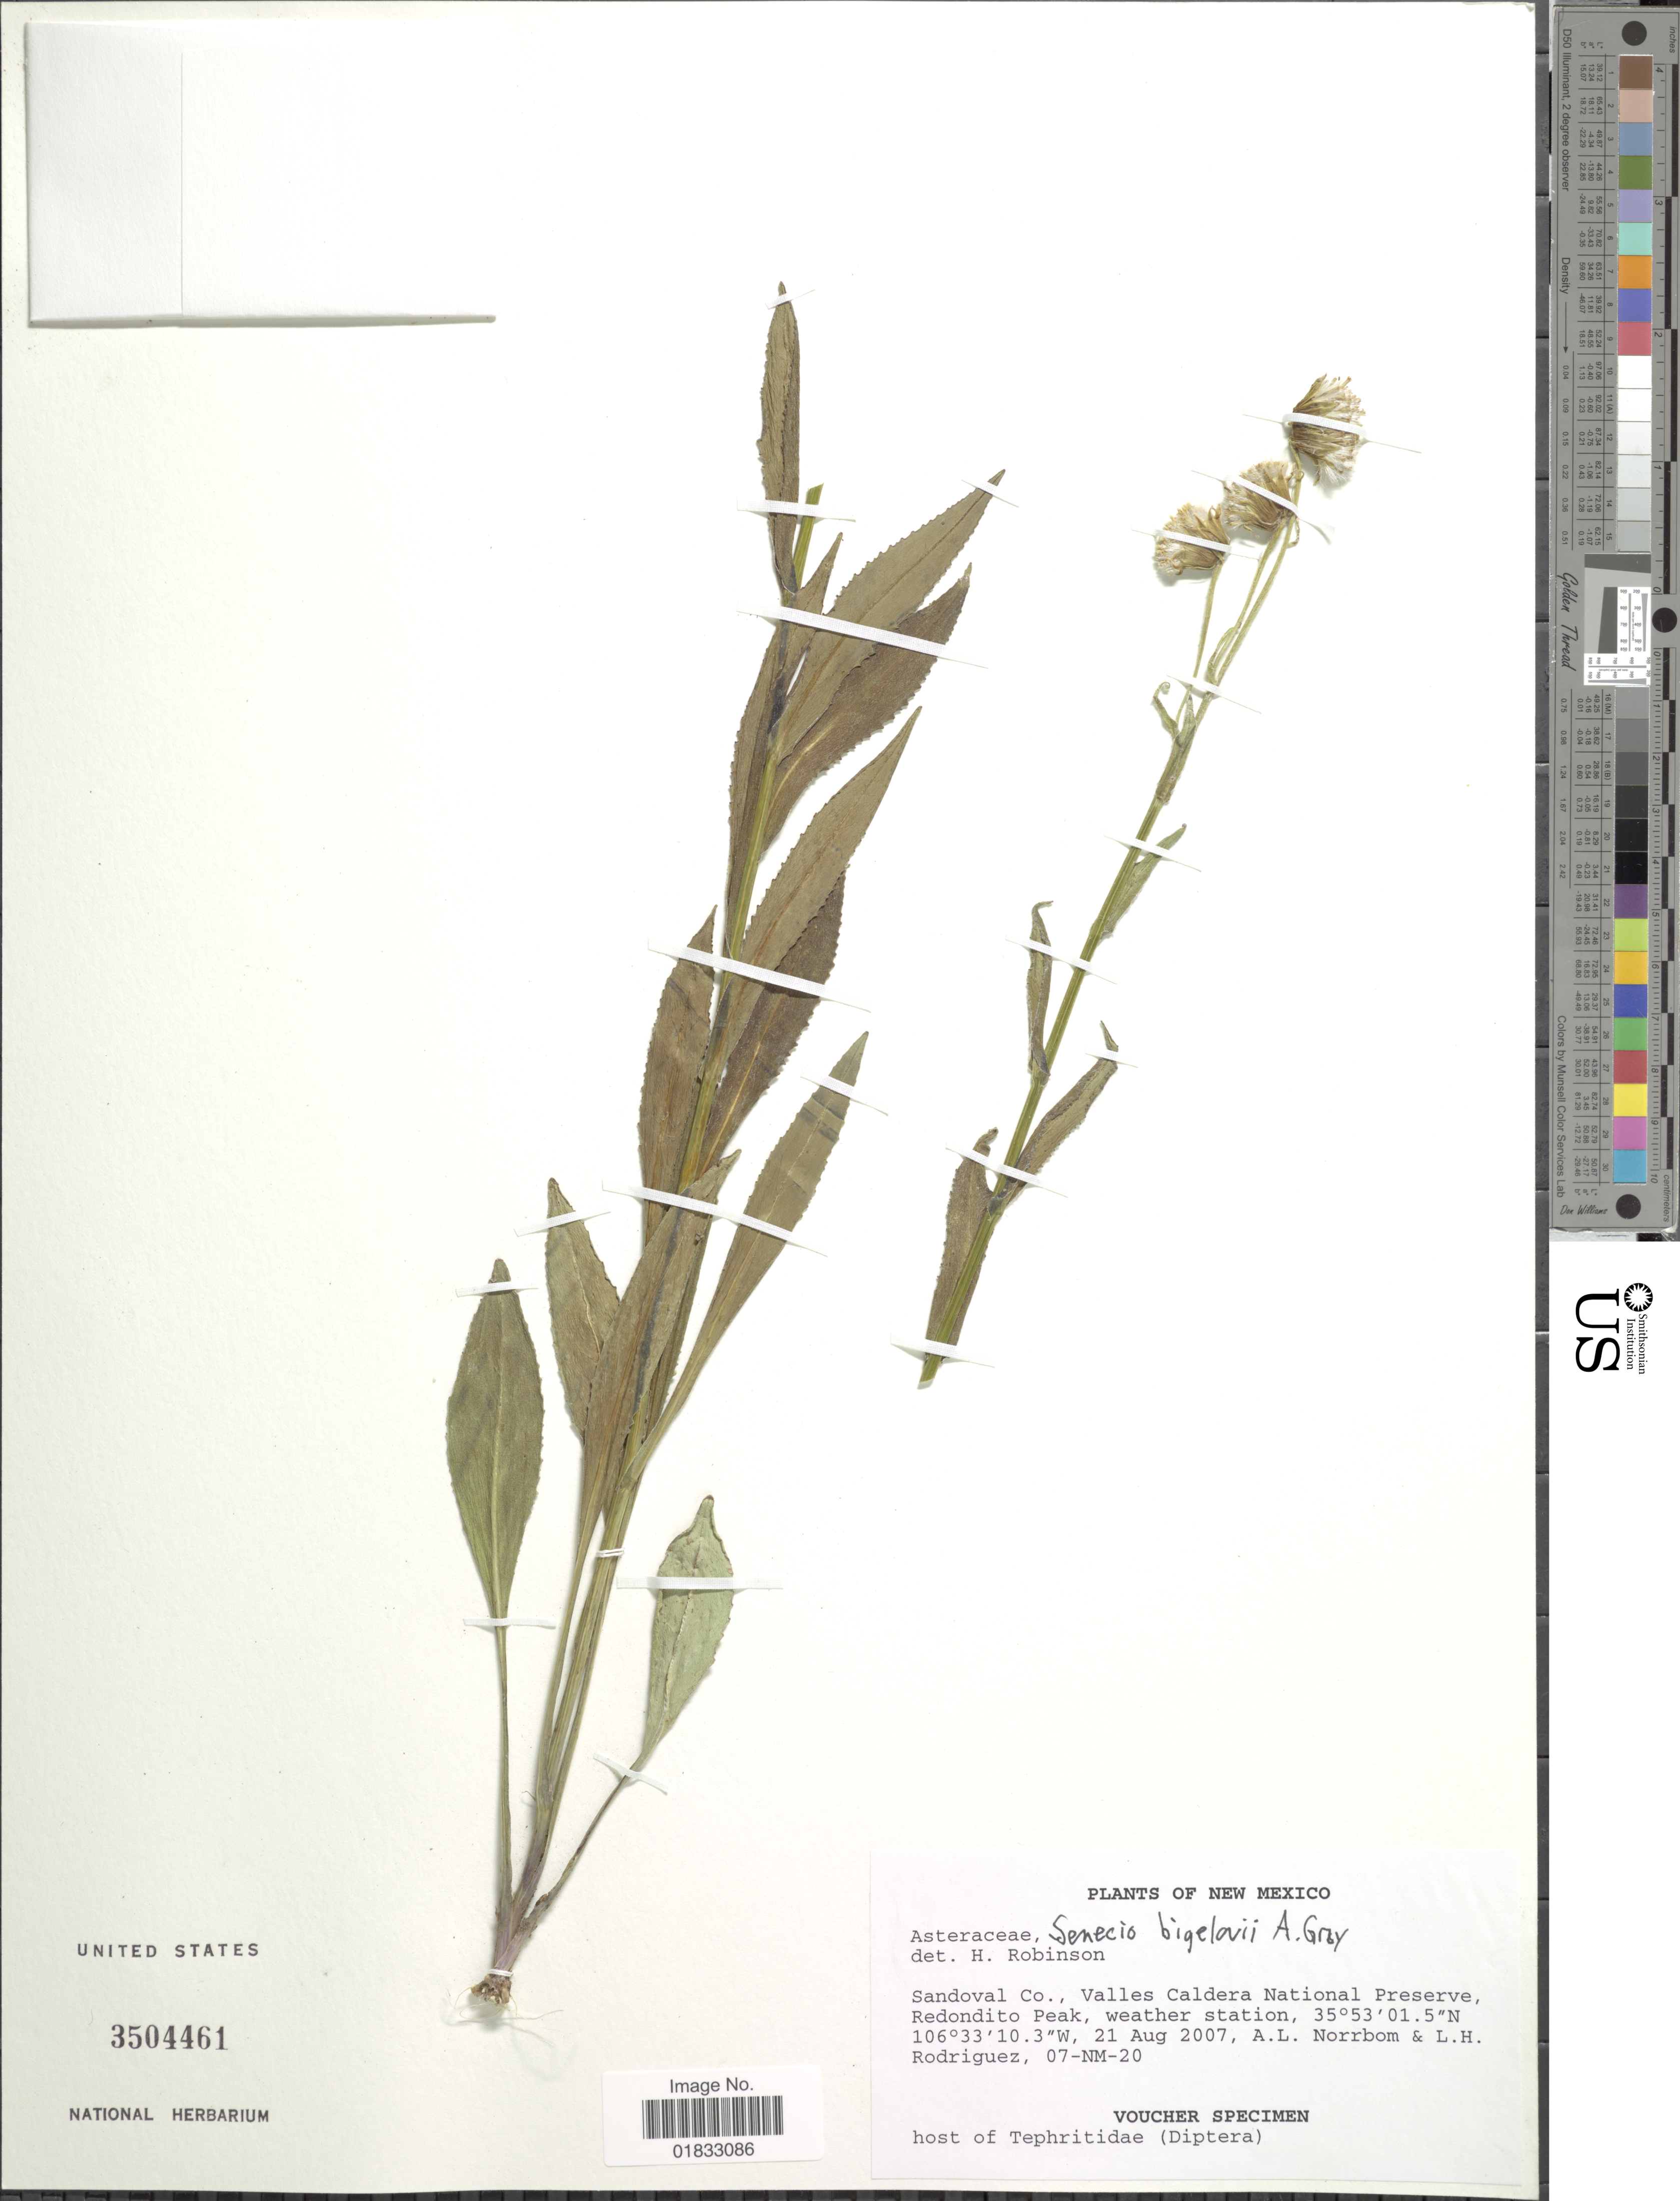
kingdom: Plantae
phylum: Tracheophyta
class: Magnoliopsida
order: Asterales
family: Asteraceae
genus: Senecio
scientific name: Senecio bigelovii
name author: A. Gray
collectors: A. L. Norrbom & L. Rodriguez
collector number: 07-NM-20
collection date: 2007-08-21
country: United States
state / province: New Mexico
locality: Sandoval Co., Valles Caldera National Preserve, Redondito Peak, weather station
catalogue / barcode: US 3504461